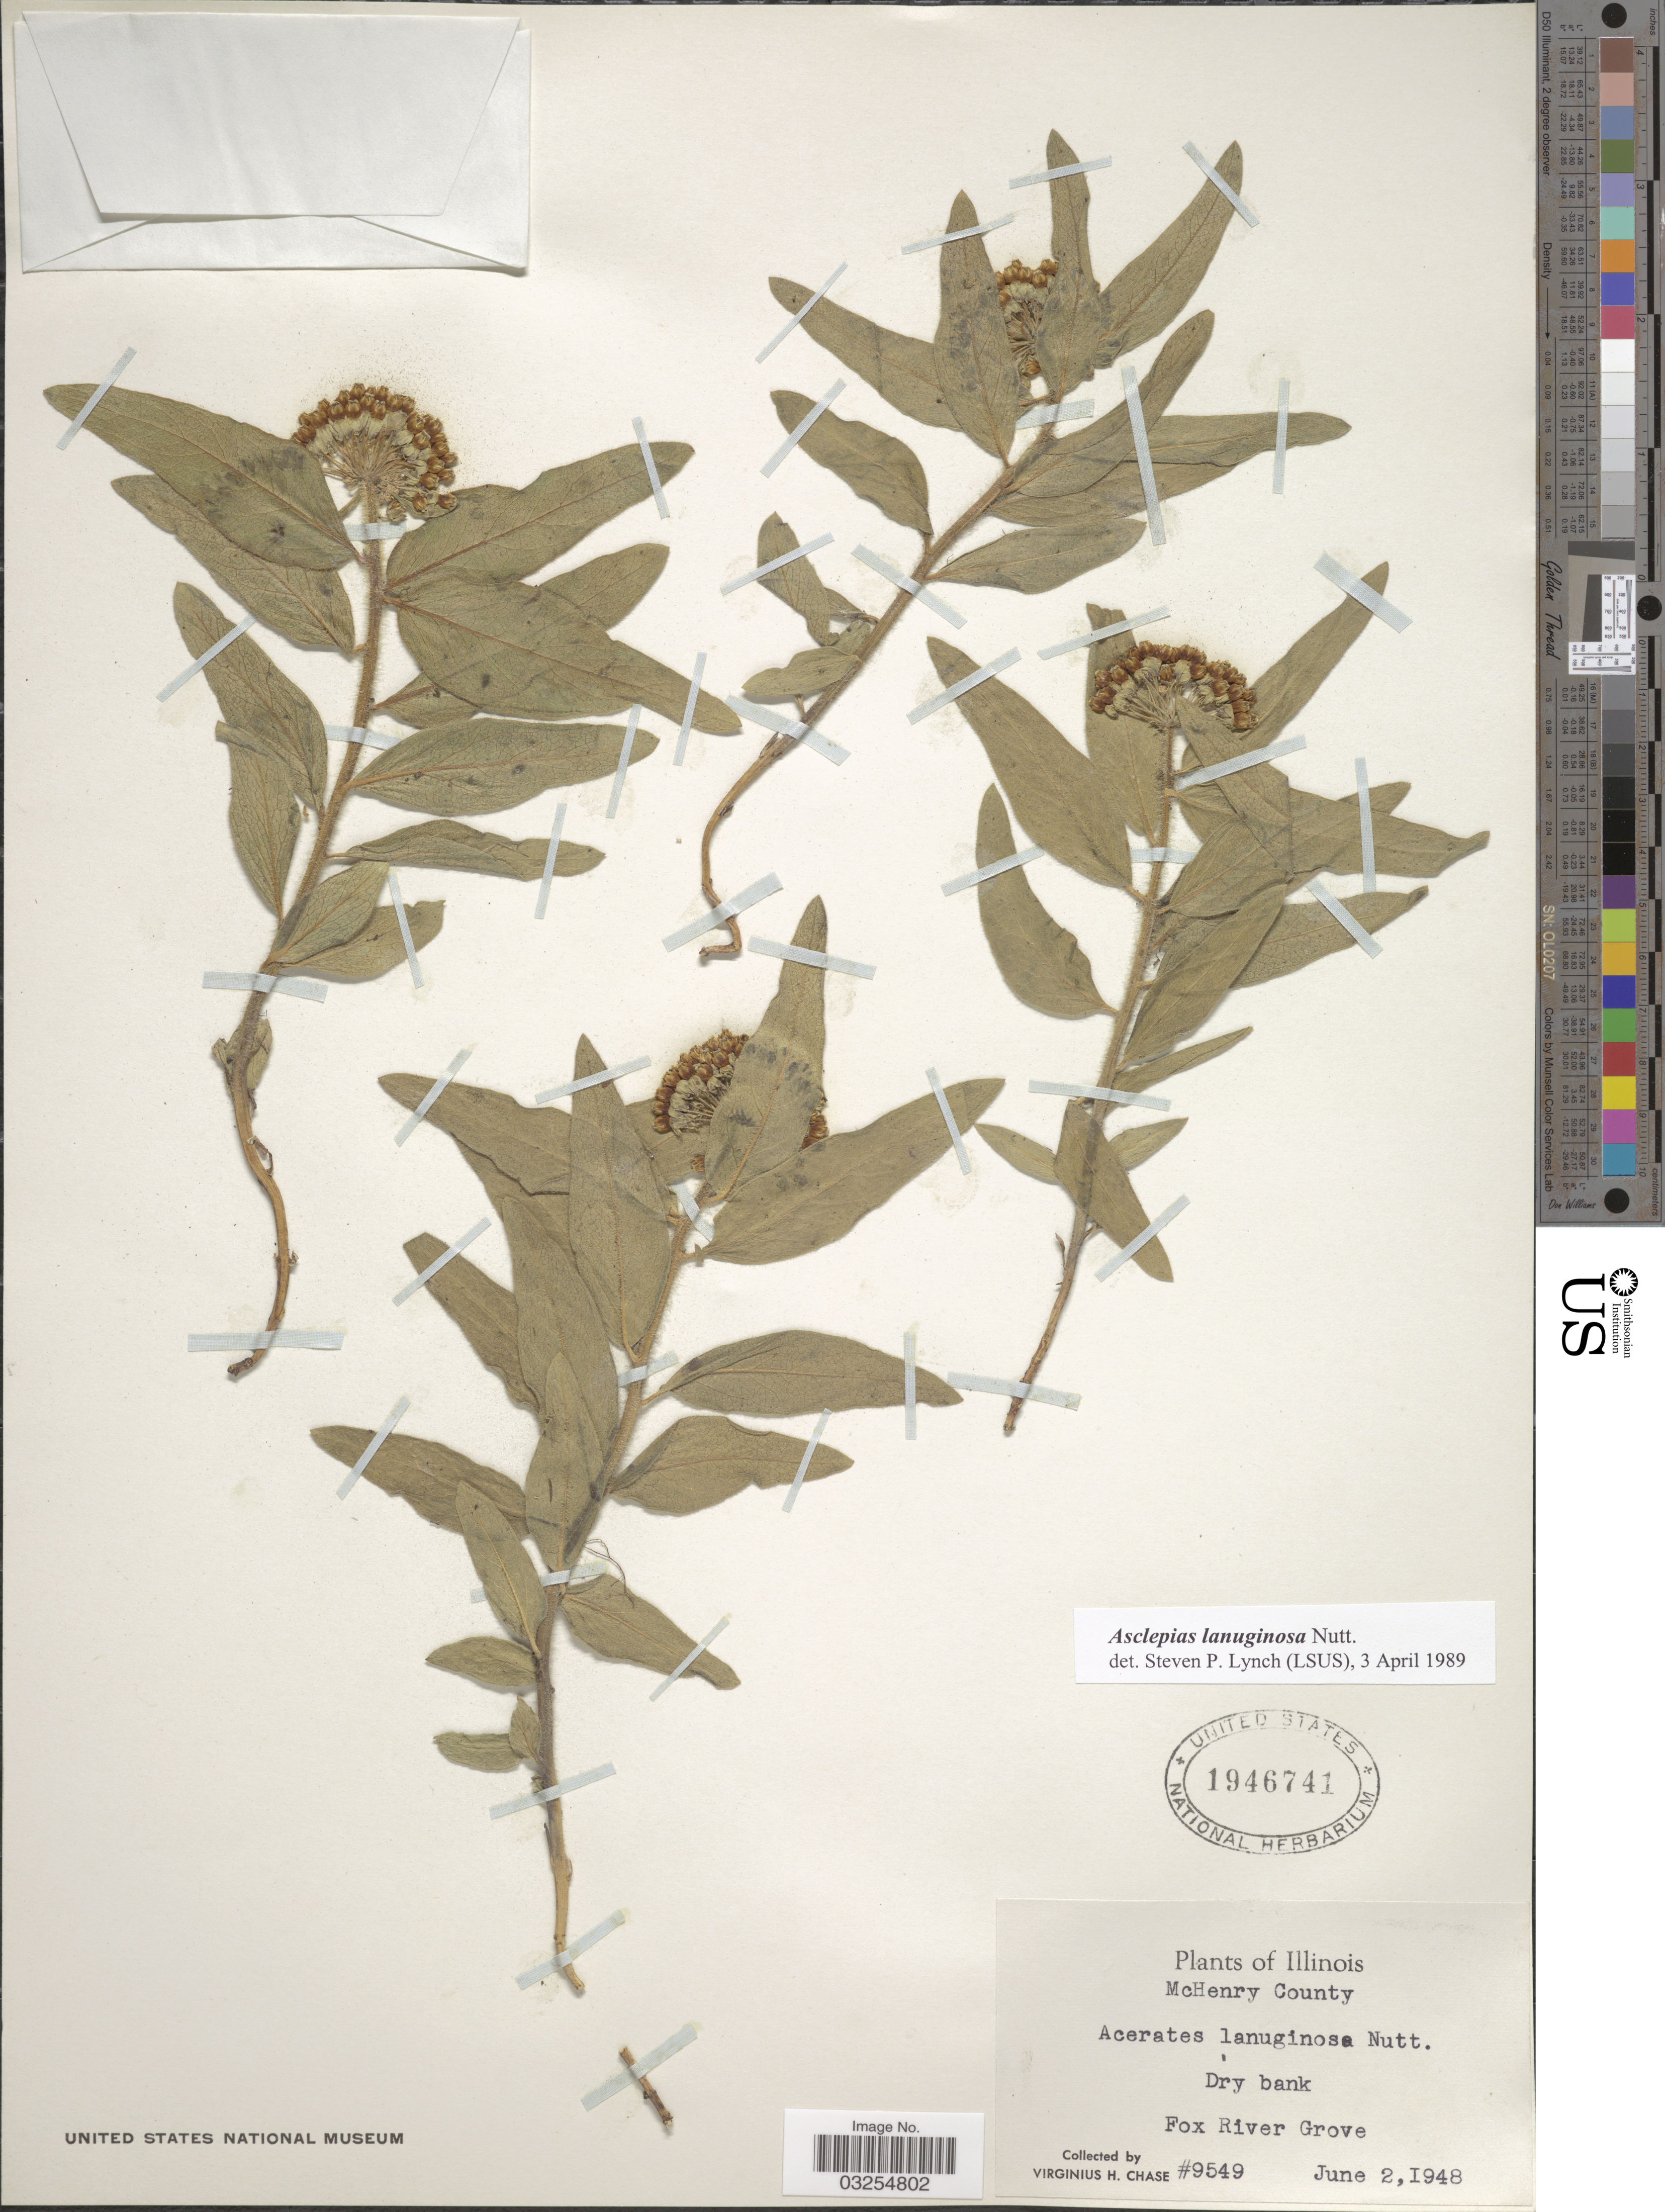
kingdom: Plantae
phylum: Tracheophyta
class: Magnoliopsida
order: Gentianales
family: Apocynaceae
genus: Asclepias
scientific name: Asclepias lanuginosa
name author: Nutt.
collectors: V. H. Chase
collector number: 9549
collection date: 1948-06-02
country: United States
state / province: Illinois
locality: McHenry County. Dry bank. Fox River Grove.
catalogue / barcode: US 1946741